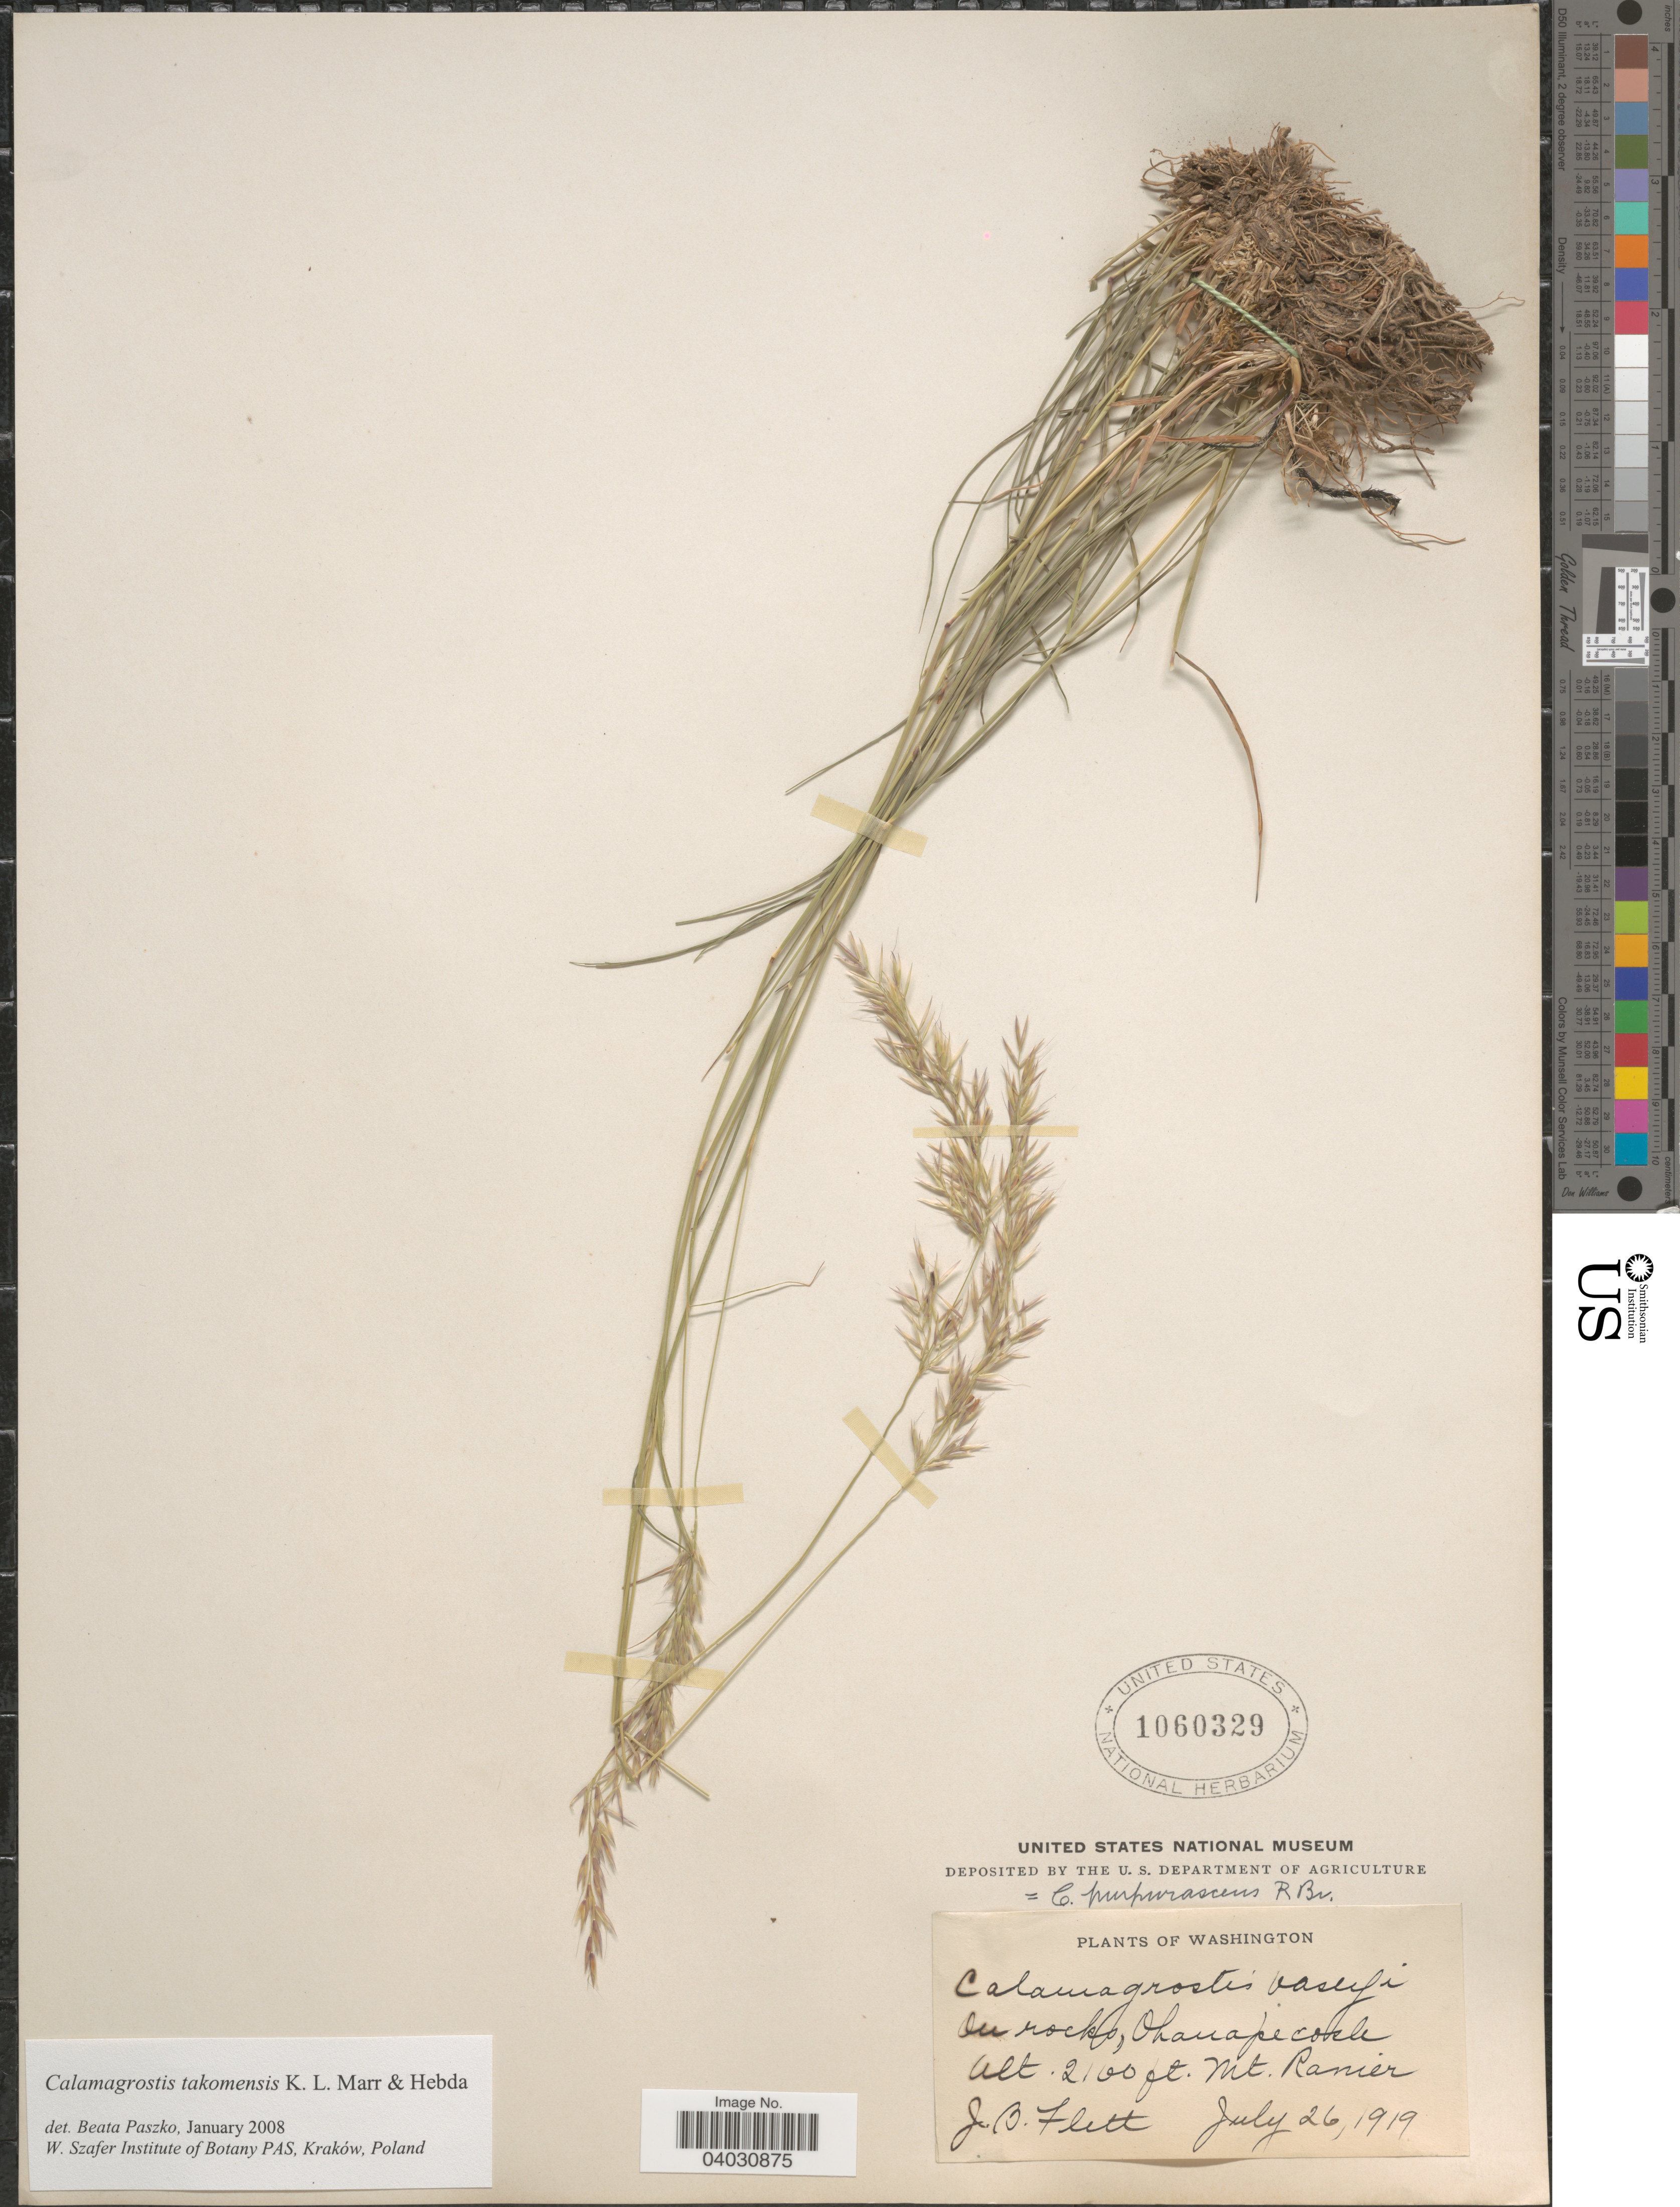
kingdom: Plantae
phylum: Tracheophyta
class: Liliopsida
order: Poales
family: Poaceae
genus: Calamagrostis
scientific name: Calamagrostis tacomensis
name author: K. Marr & Hebda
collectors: J. Flett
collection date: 1919-07-26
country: United States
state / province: Washington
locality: On rocks, Ohanapecosh. Mt. Ranier.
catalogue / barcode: US 1060329